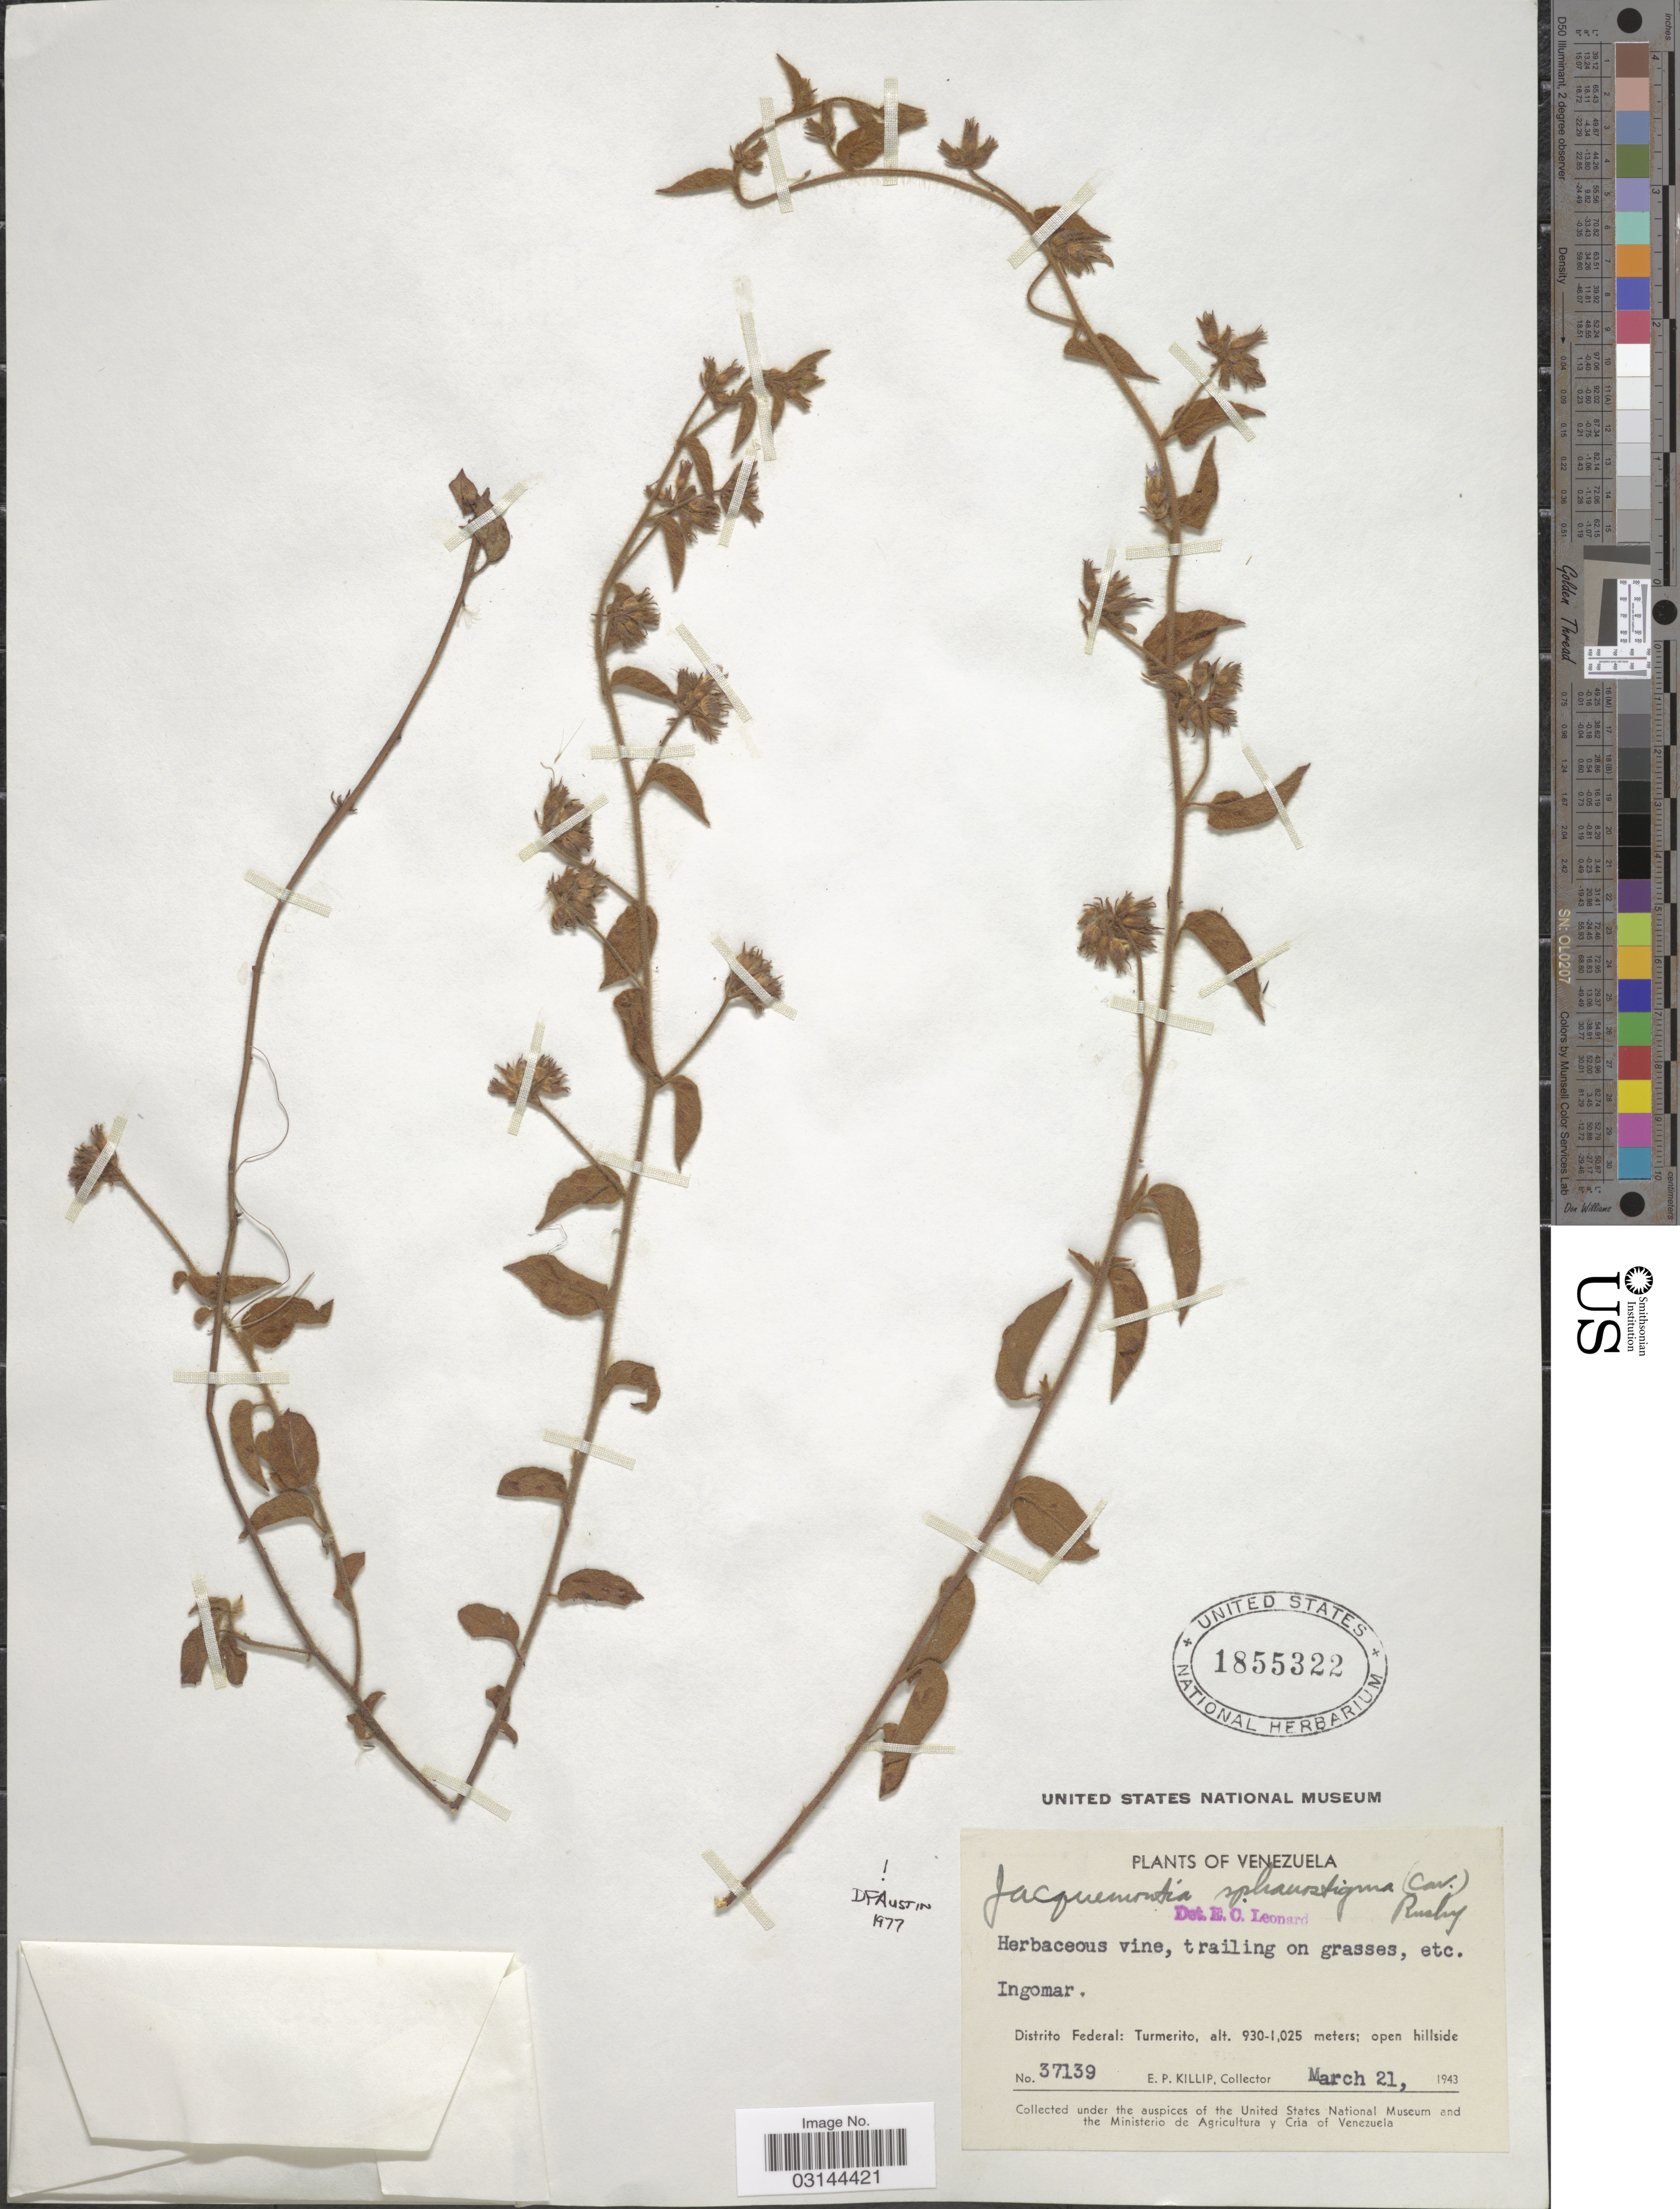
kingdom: Plantae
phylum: Tracheophyta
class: Magnoliopsida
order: Solanales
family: Convolvulaceae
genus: Jacquemontia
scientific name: Jacquemontia sphaerostigma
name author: (Cav.) Rusby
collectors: E. P. Killip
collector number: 37139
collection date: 1943-03-21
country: Venezuela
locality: Ingomar. Distrito Federal: Turmerito.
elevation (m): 930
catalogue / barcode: US 1855322